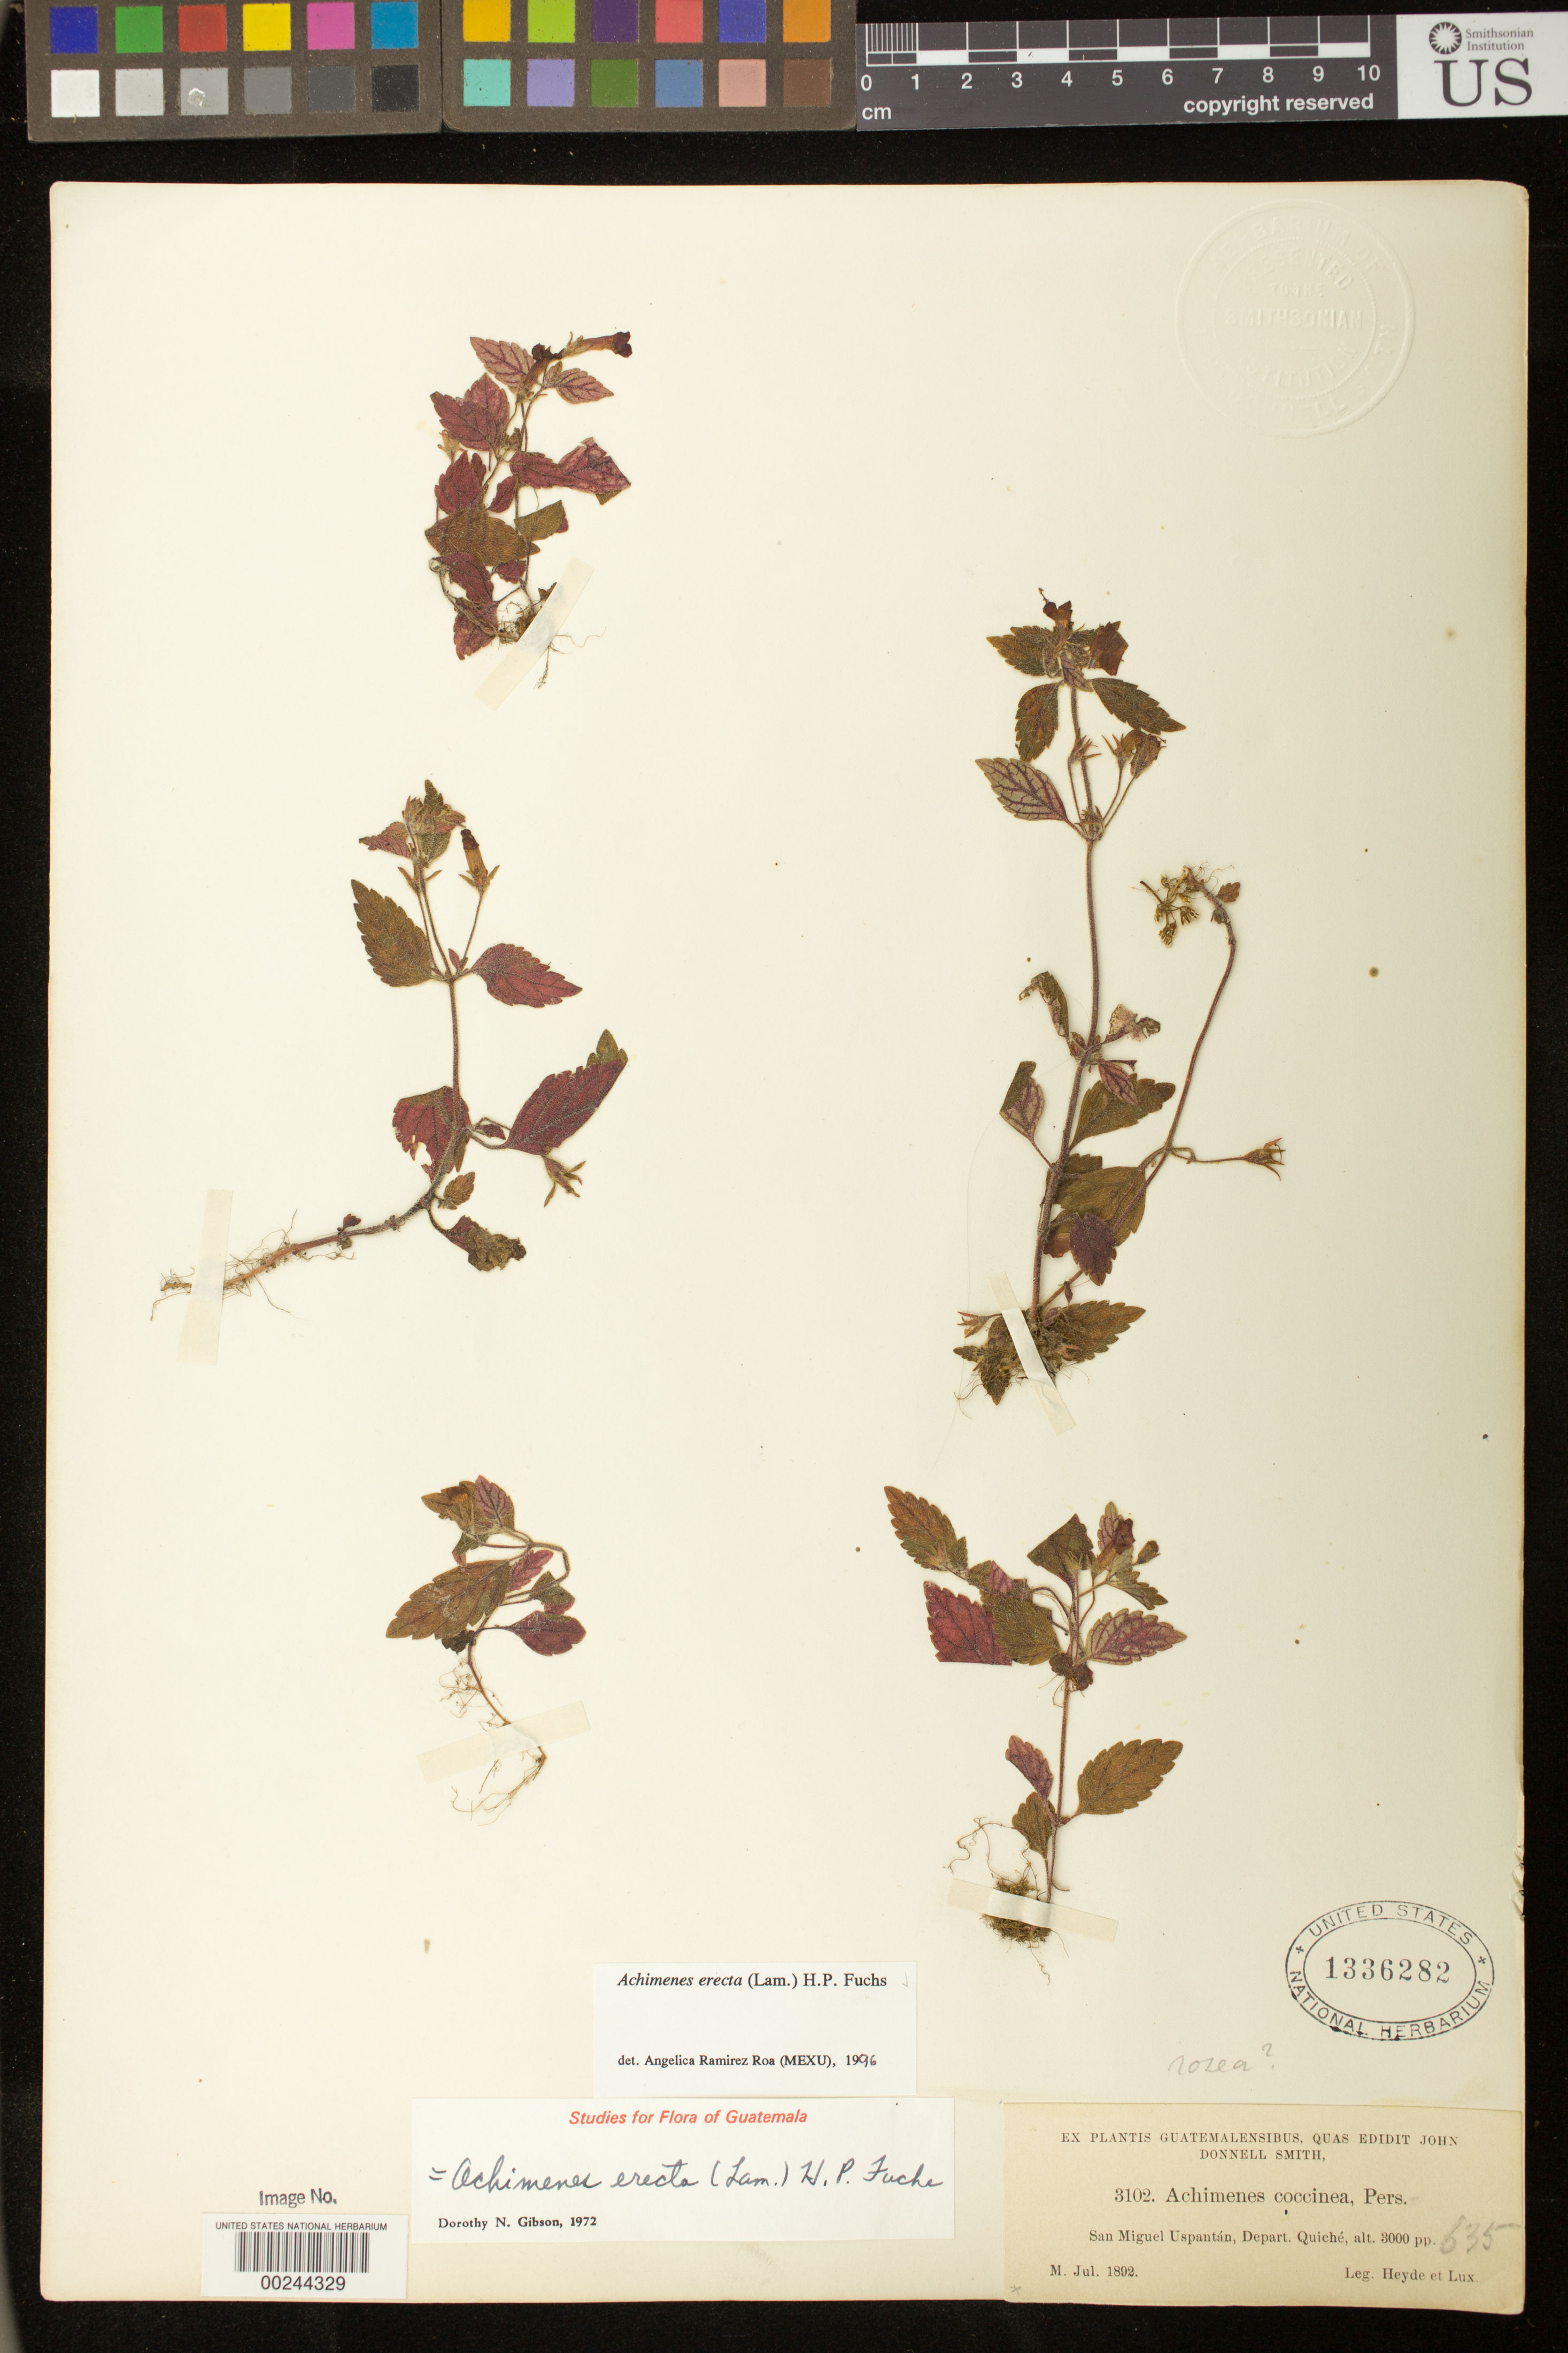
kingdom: Plantae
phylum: Tracheophyta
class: Magnoliopsida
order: Lamiales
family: Gesneriaceae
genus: Achimenes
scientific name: Achimenes erecta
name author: (Lam.) H.P. Fuchs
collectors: E. T. Heyde & E. Lux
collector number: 3102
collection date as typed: Jul 1892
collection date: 1892-07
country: Guatemala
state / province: El Quiché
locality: San Miguel Uspantan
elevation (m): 914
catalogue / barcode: US 1336282